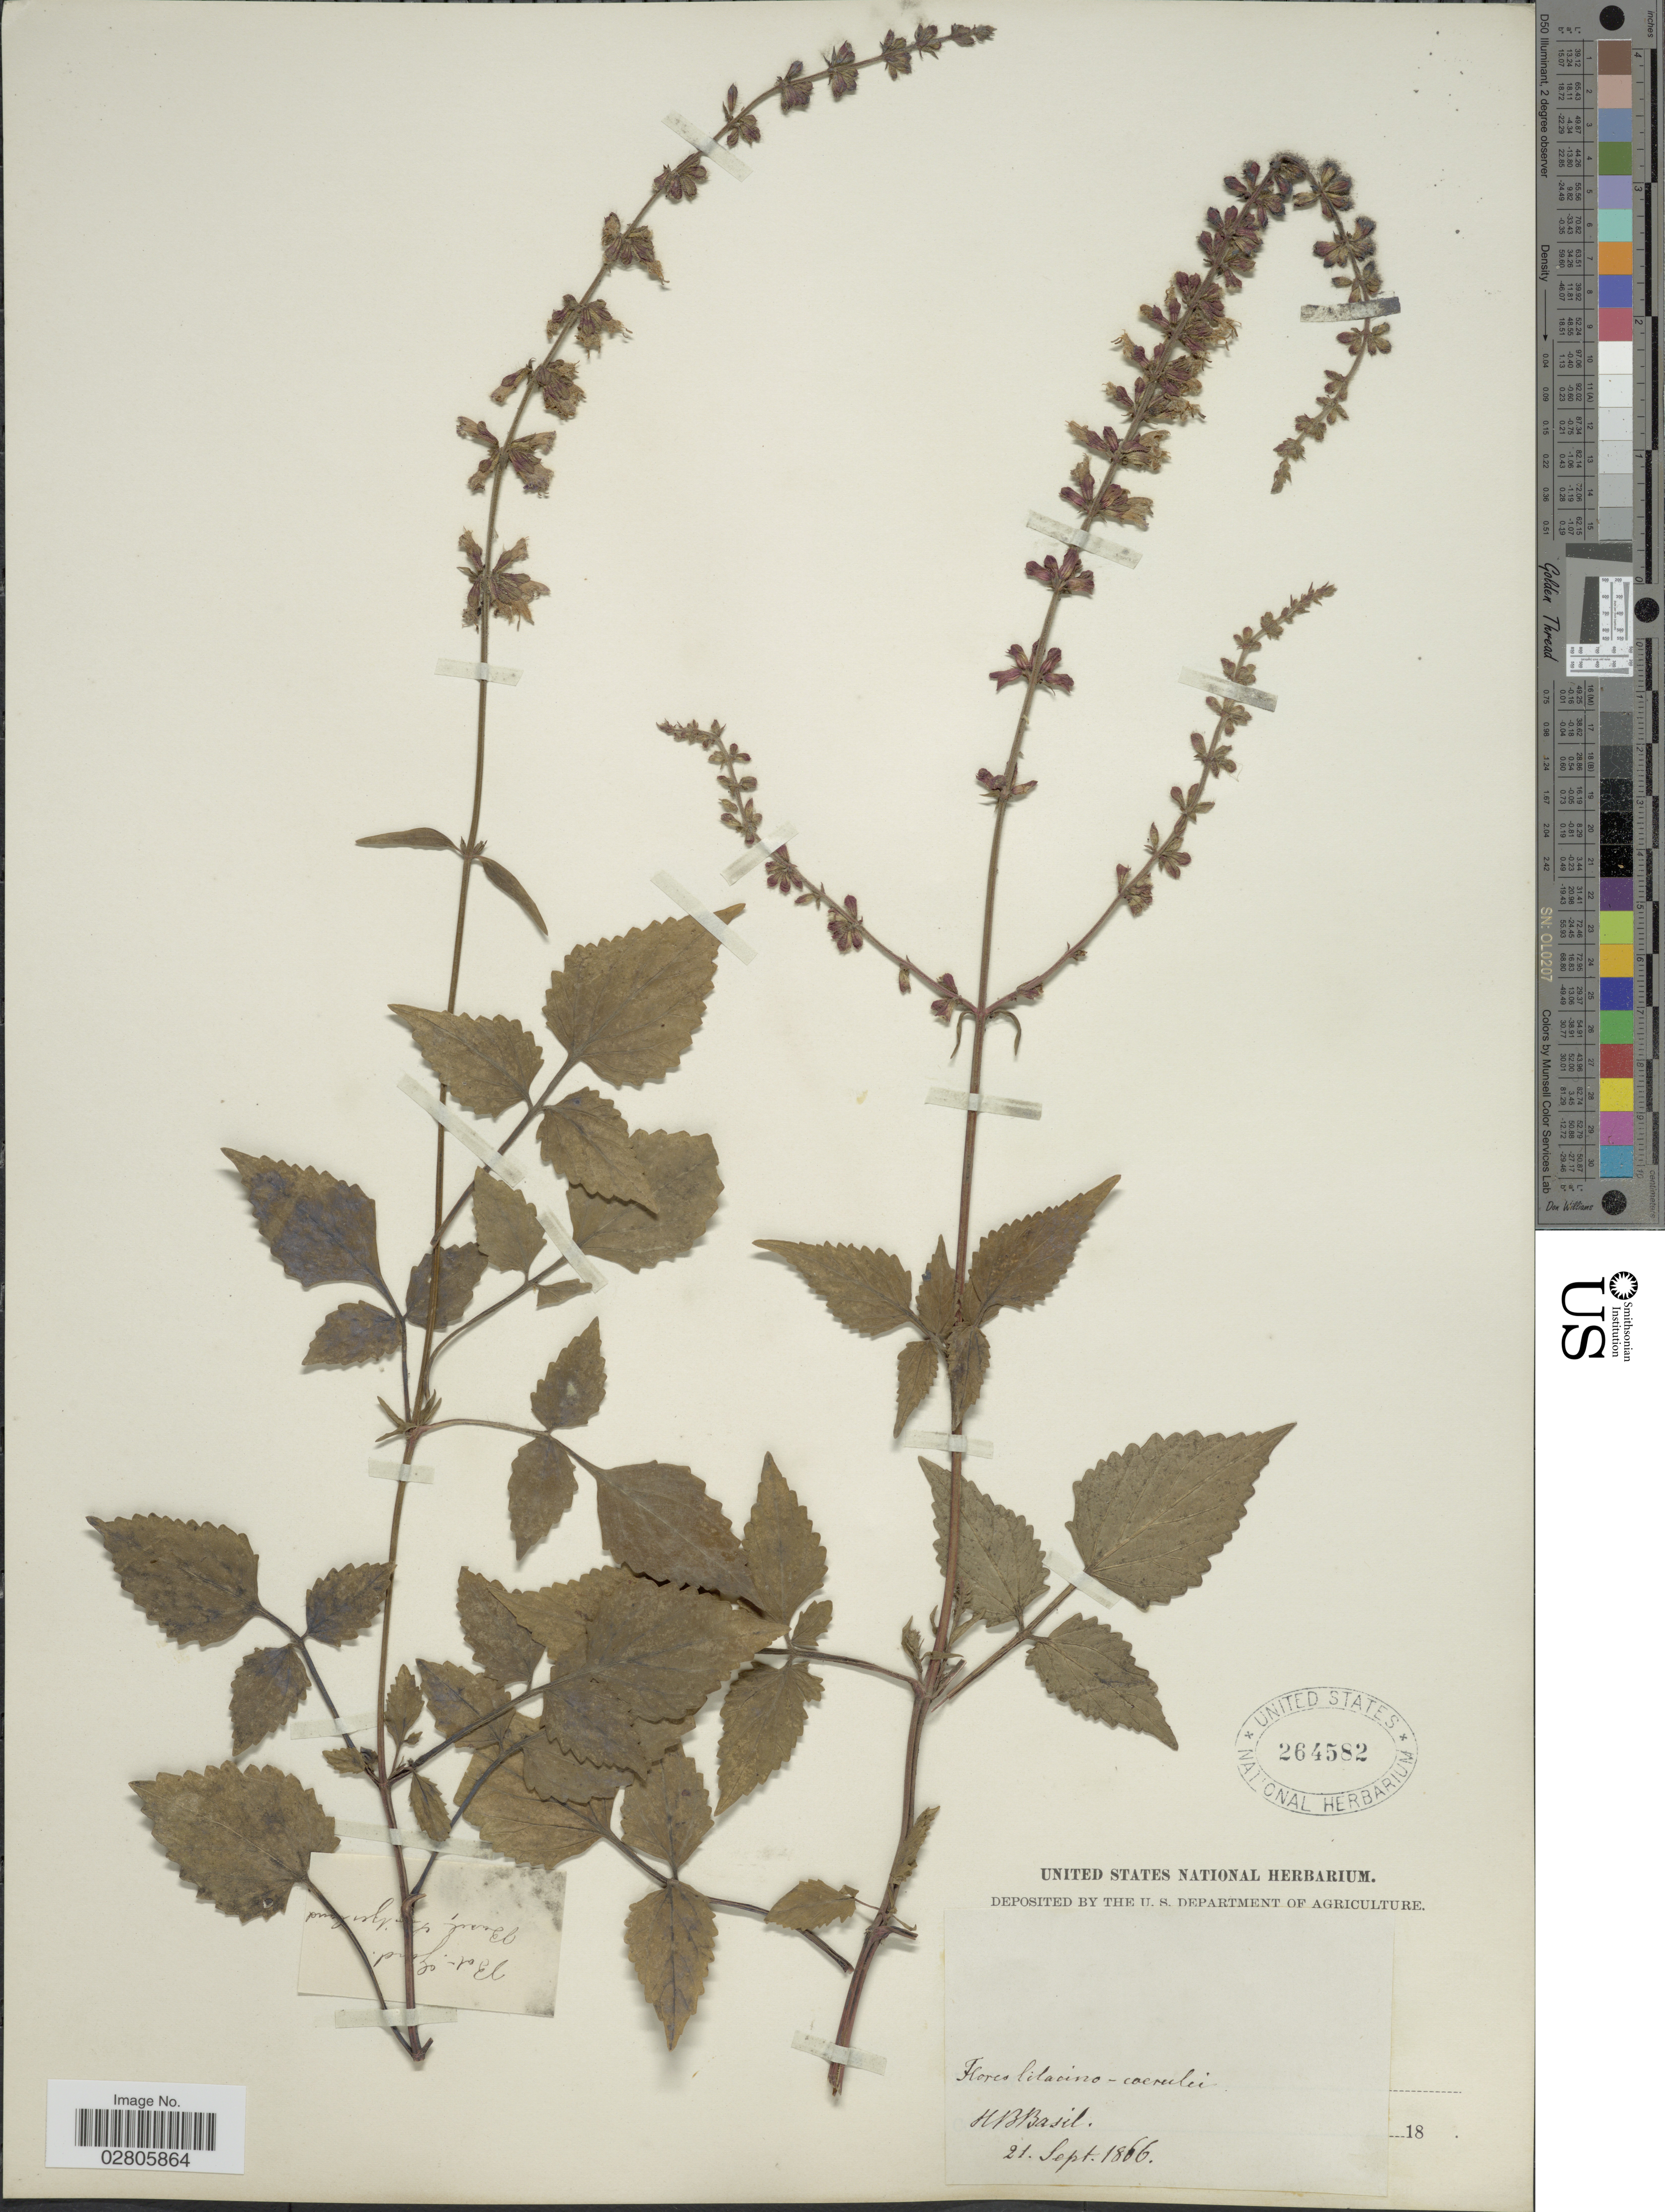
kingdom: Plantae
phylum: Tracheophyta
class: Magnoliopsida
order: Lamiales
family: Lamiaceae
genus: Salvia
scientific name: Salvia sp.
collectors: ex herb. United States National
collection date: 1866-09-21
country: Switzerland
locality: Bot. Gard. Basil. HBBasil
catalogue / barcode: US 264582